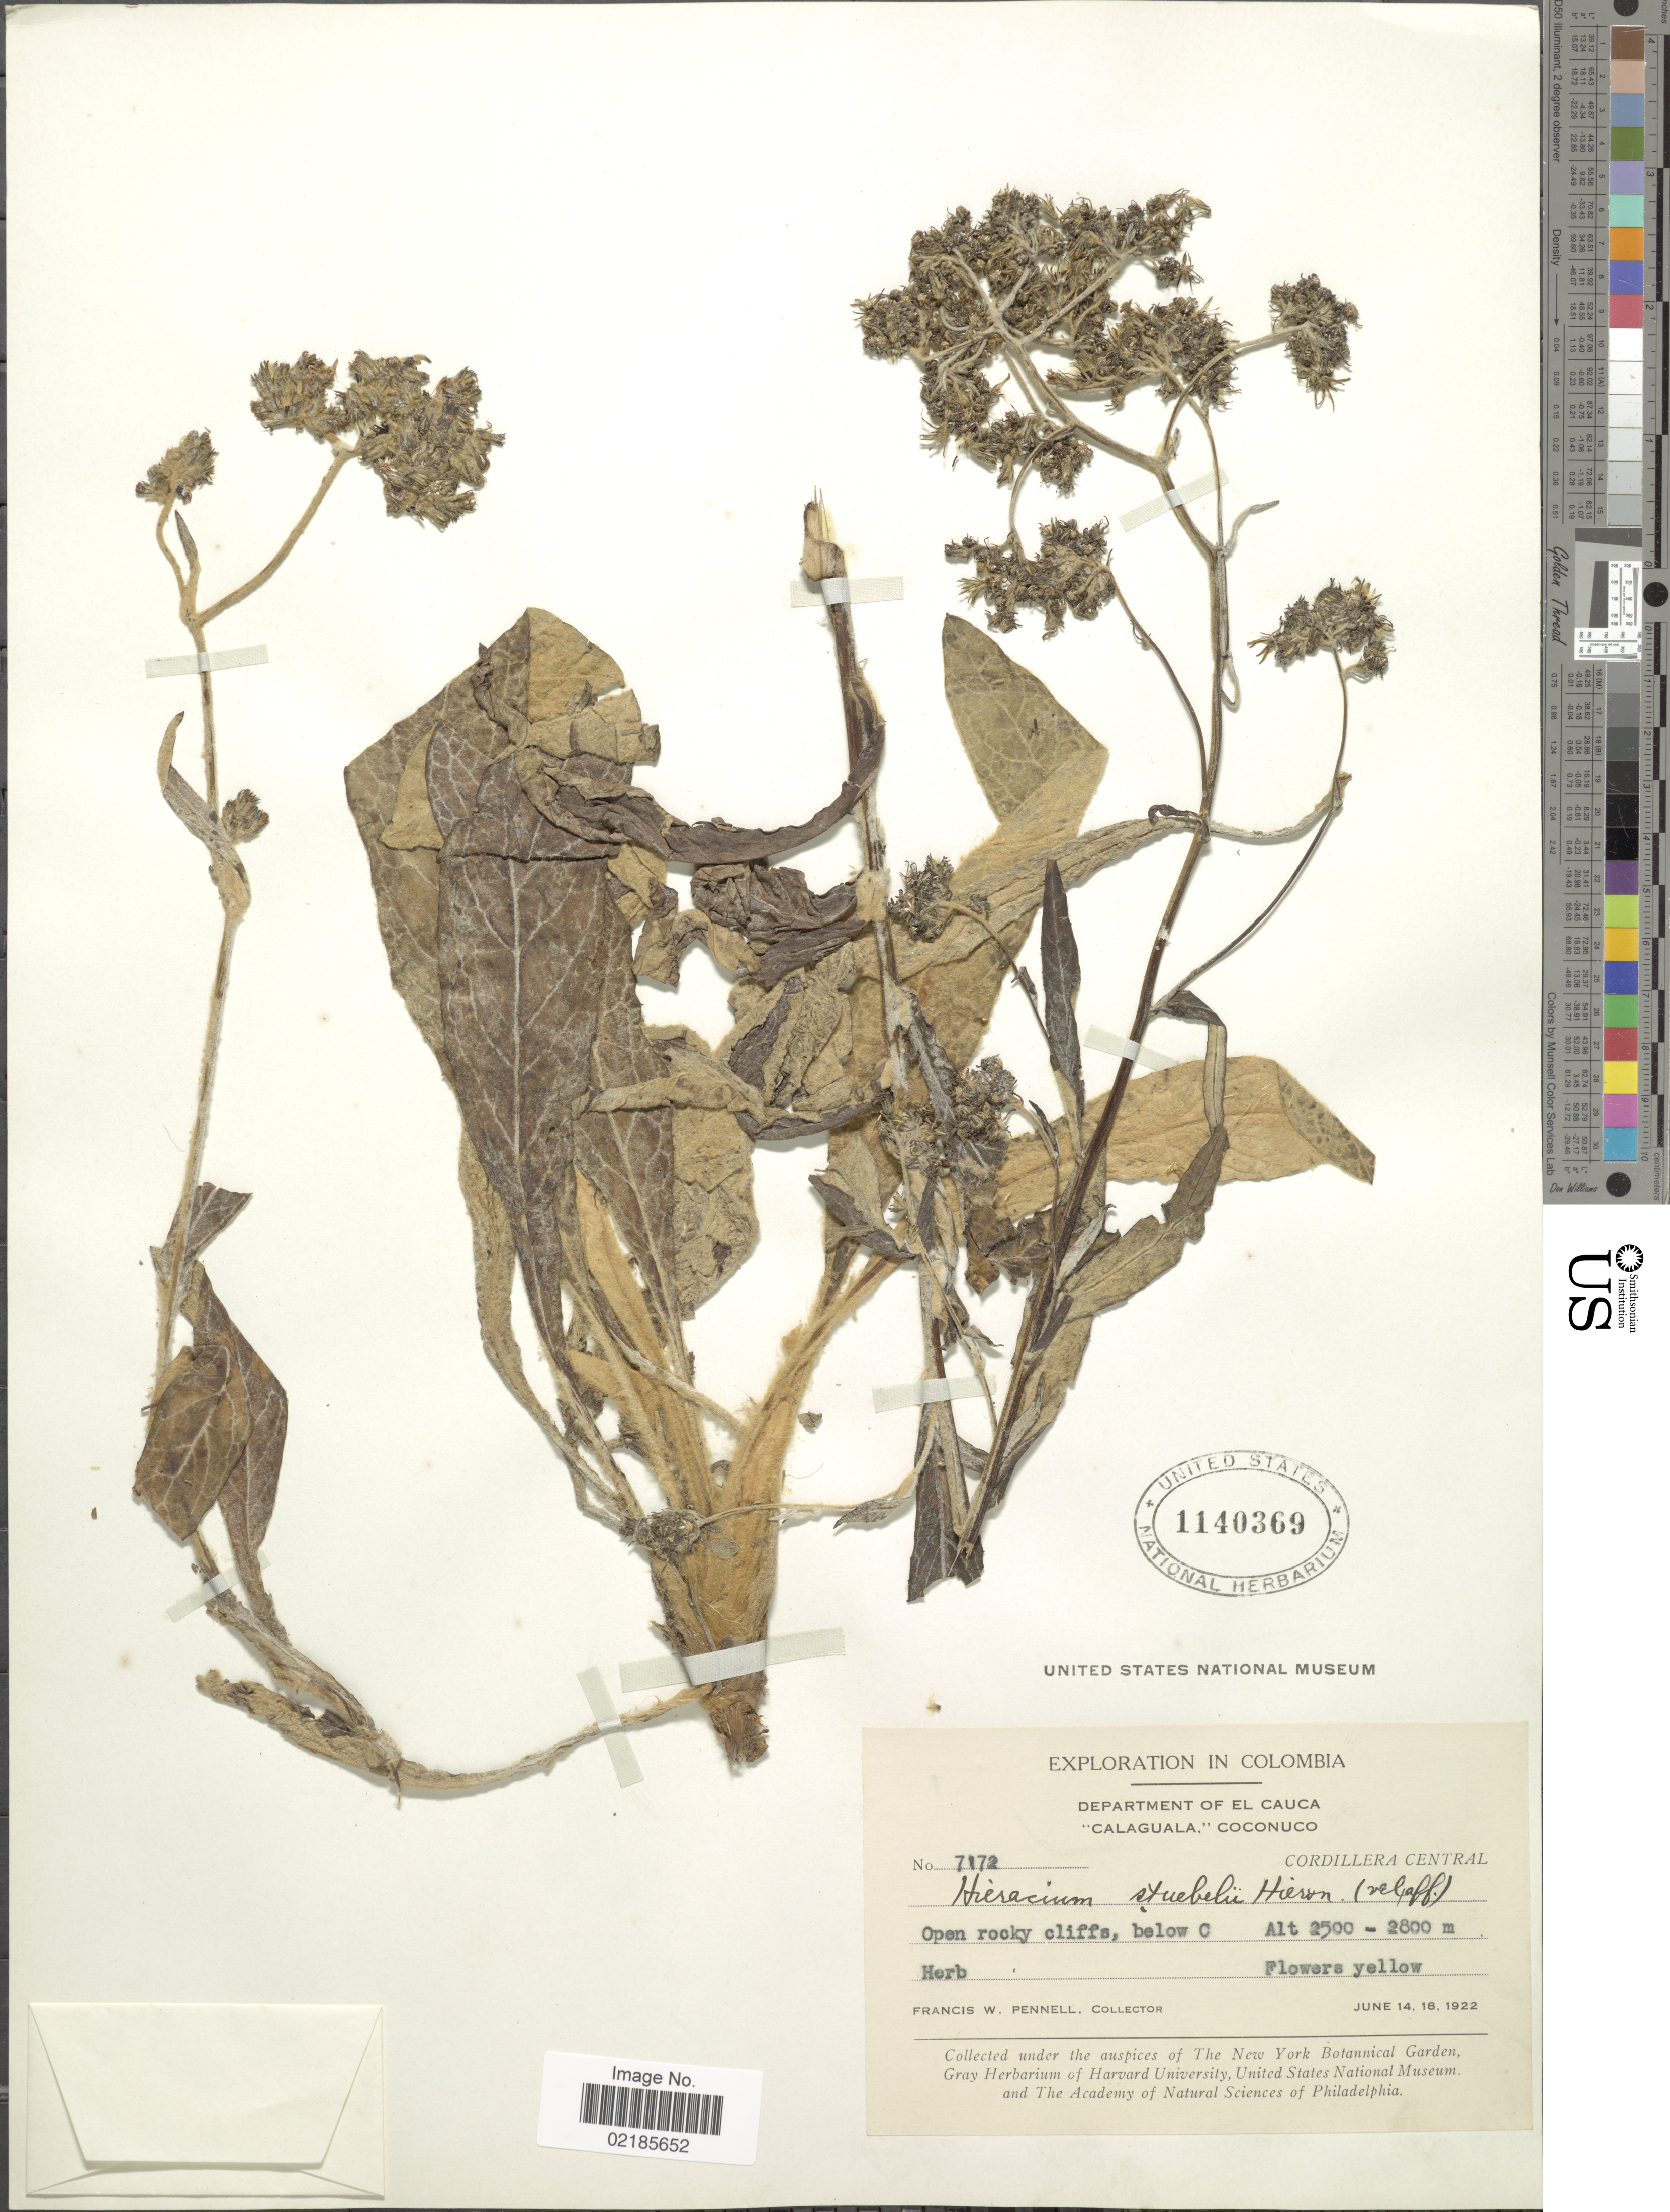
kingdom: Plantae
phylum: Tracheophyta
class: Magnoliopsida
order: Asterales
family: Asteraceae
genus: Hieracium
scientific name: Hieracium stuebelii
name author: Hieron.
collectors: F. W. Pennell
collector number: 7172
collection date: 1922-06-18/1922-07-14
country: Colombia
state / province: Cauca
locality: Calagyuala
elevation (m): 2500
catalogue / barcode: US 1140369